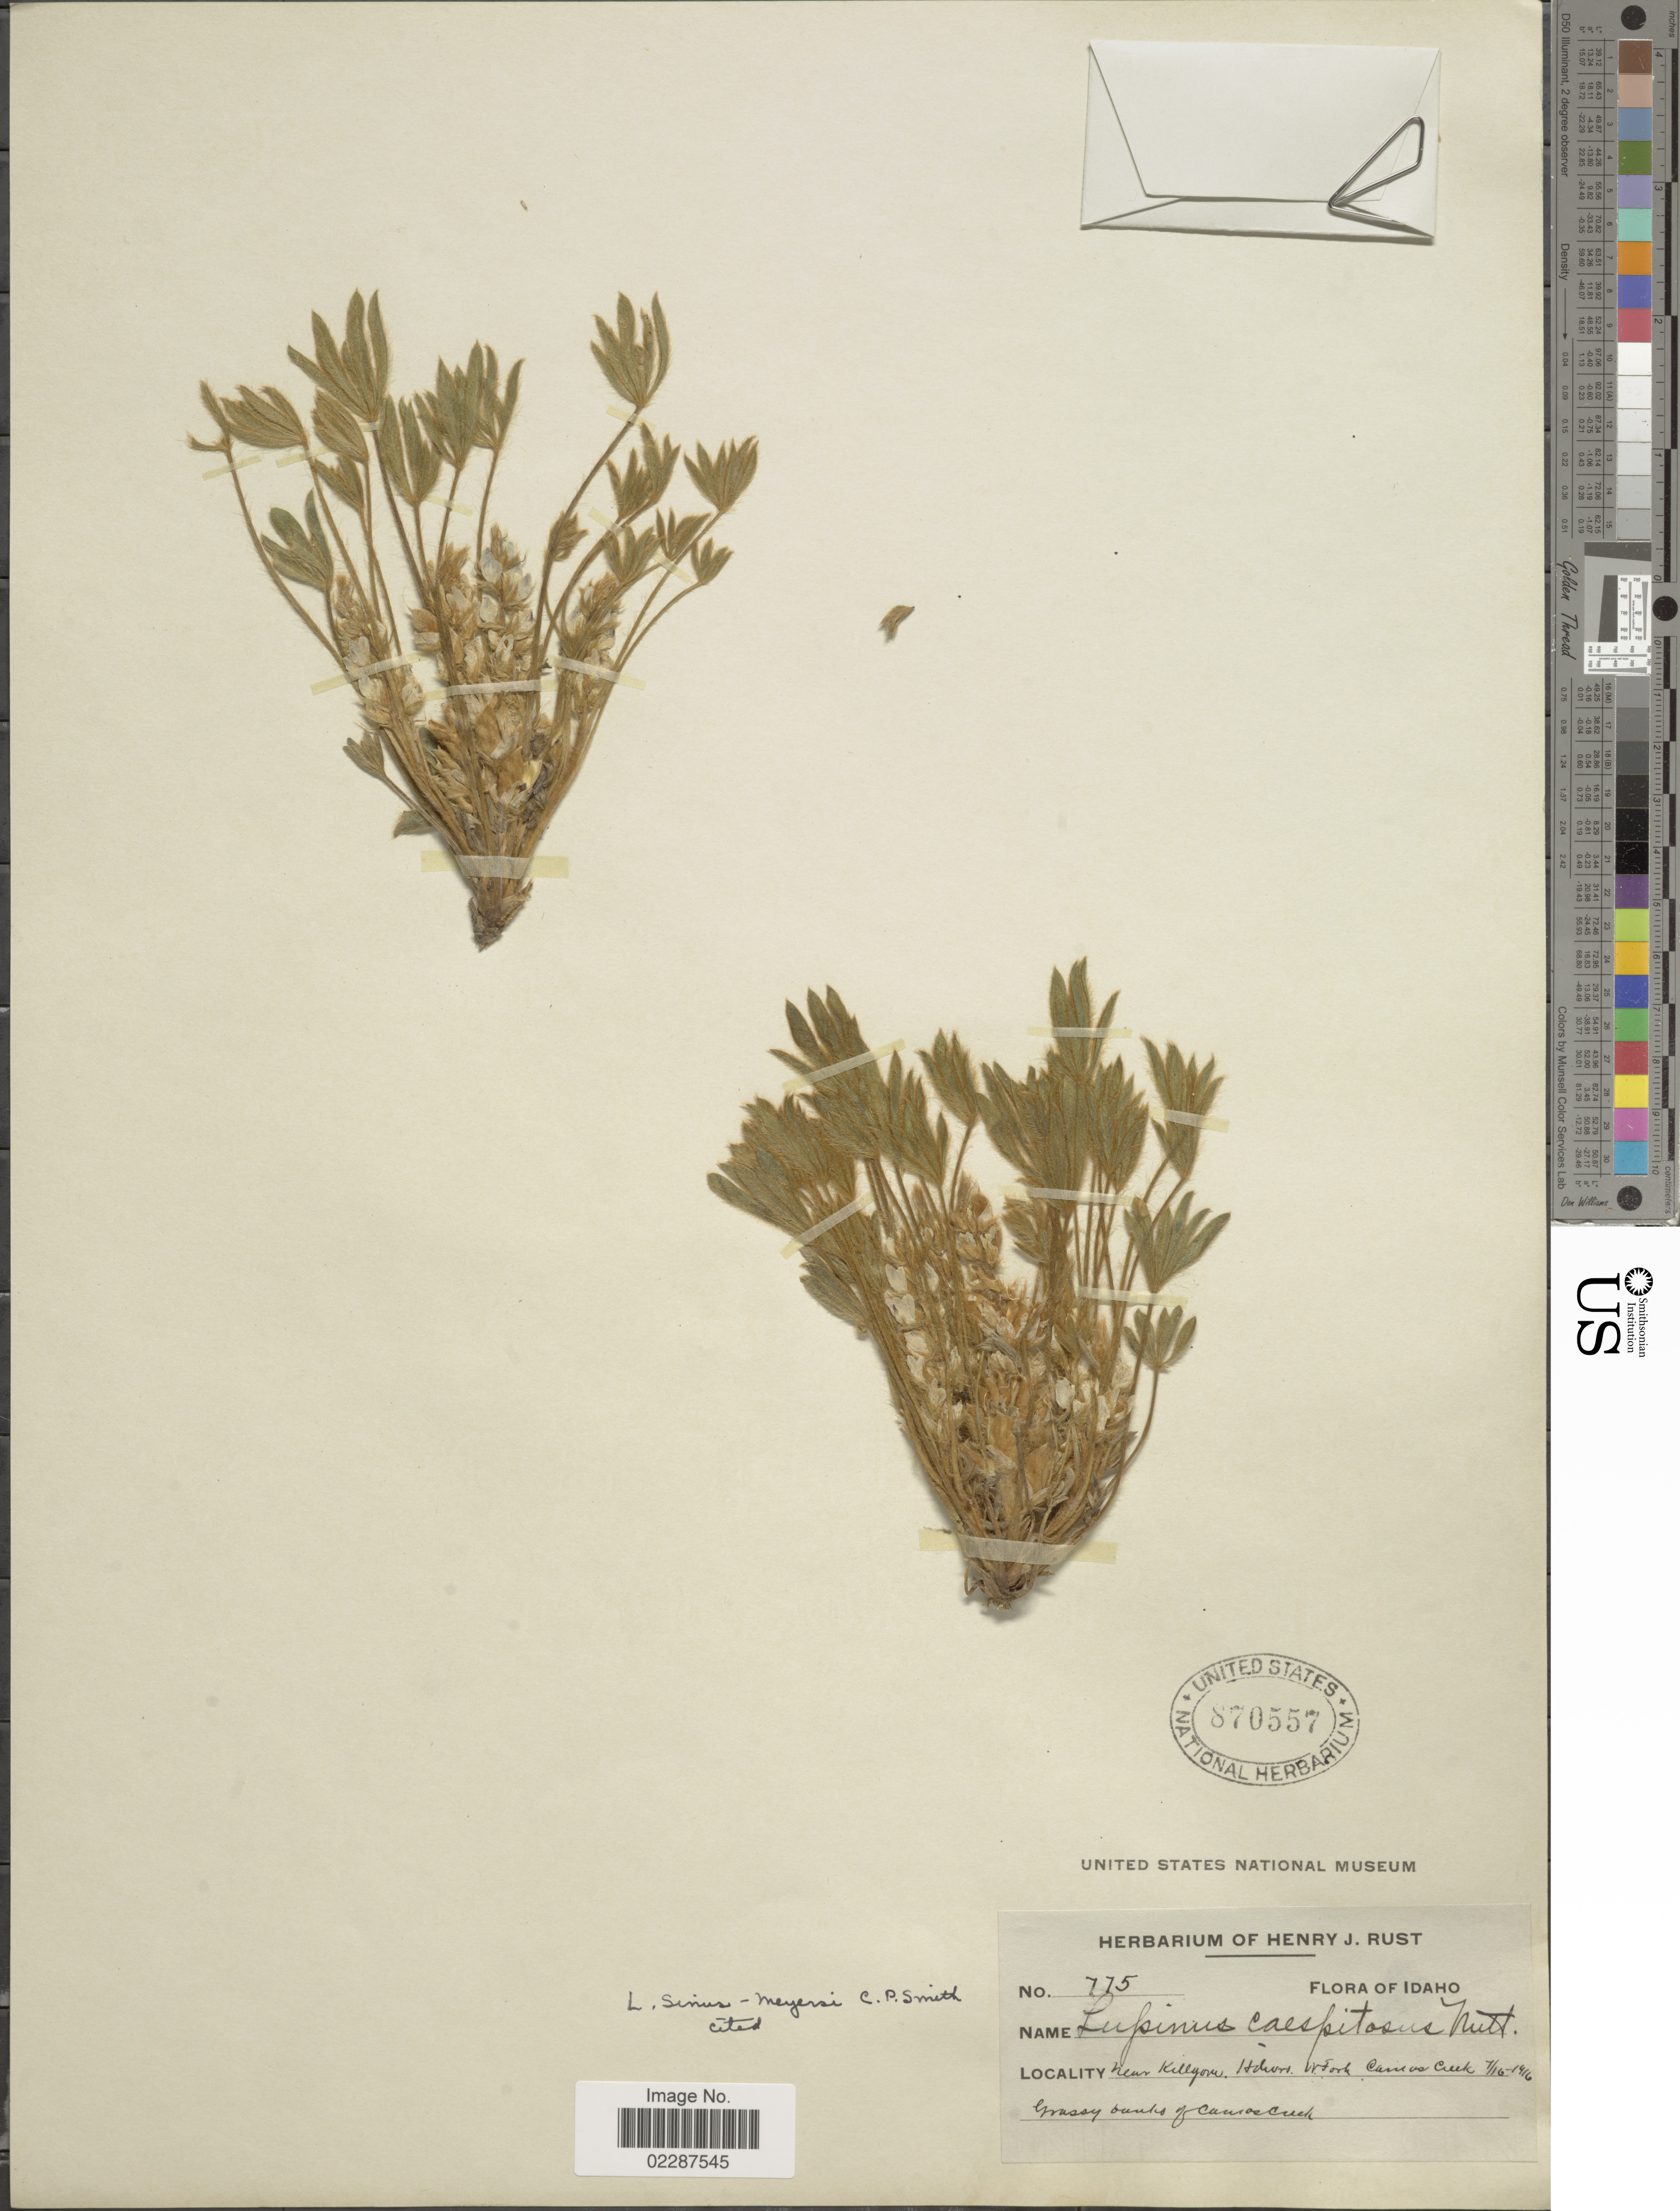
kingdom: Plantae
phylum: Tracheophyta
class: Magnoliopsida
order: Fabales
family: Fabaceae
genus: Lupinus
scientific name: Lupinus sinus-meyersii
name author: C.P. Sm.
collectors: ex herb. Henry J. Rust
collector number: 775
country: United States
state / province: Idaho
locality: Near Killgore, Hdort [interpreted], N. Fork Camas Creek.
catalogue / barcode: US 870557